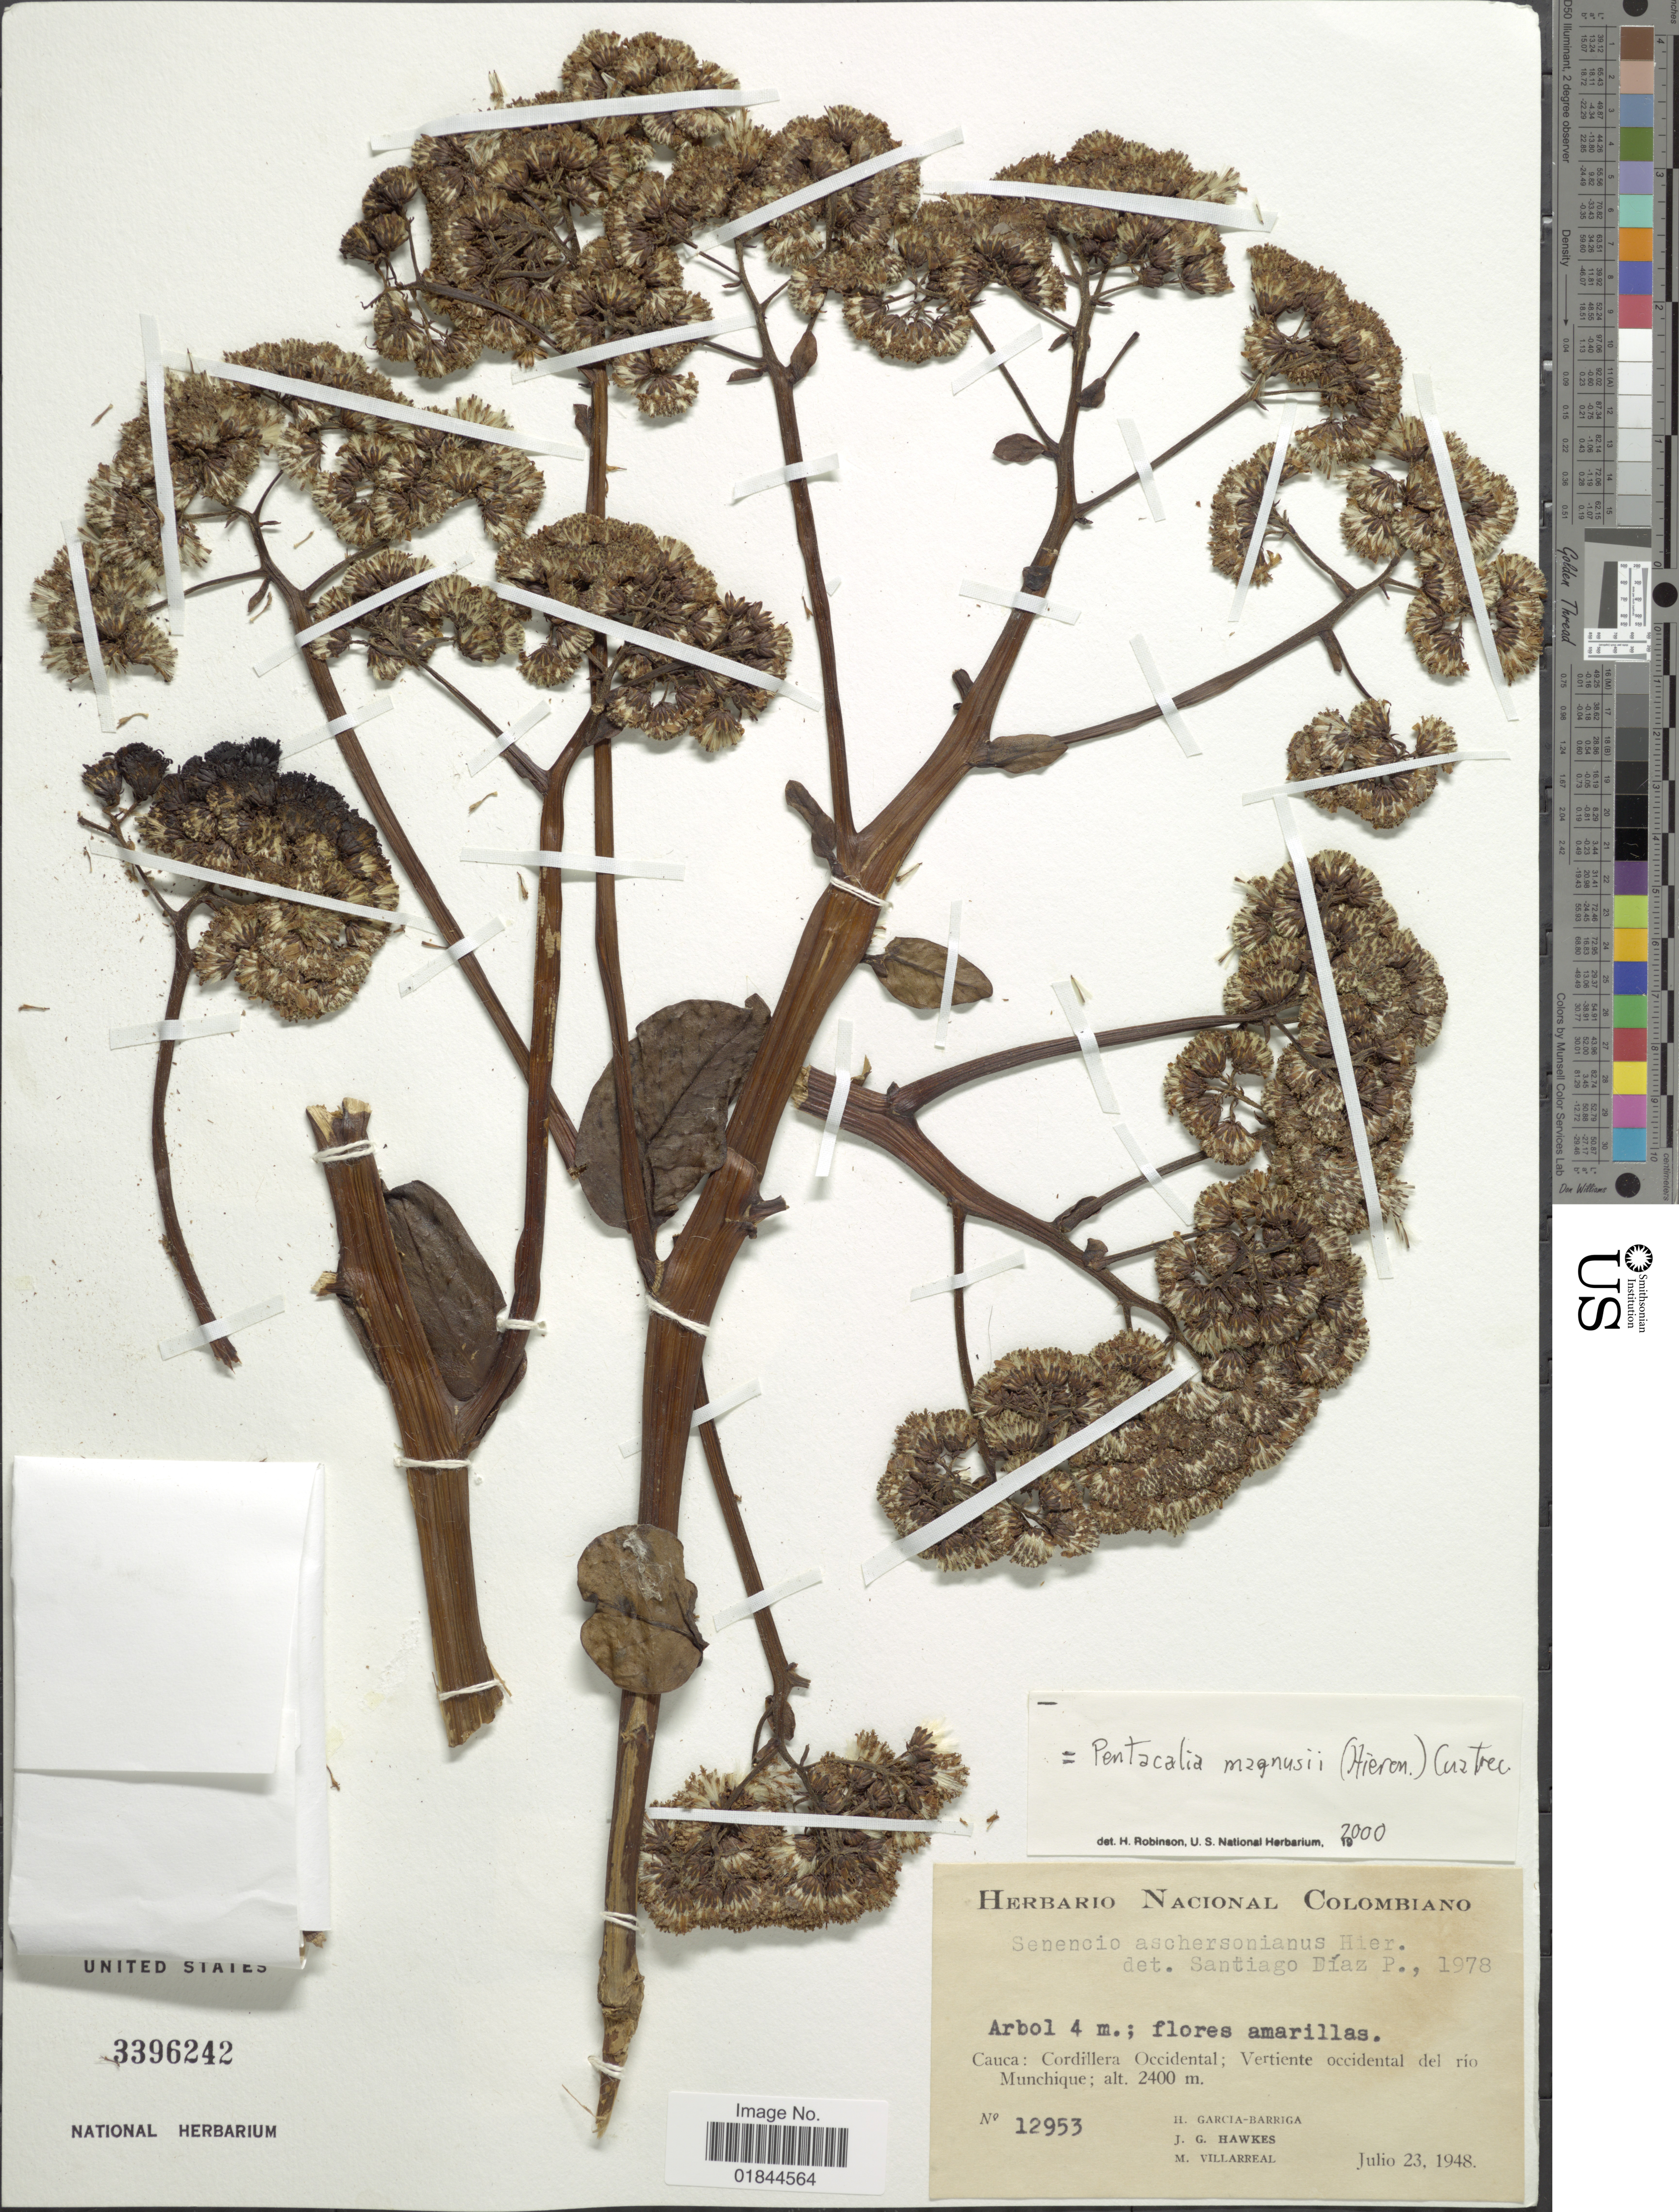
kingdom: Plantae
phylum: Tracheophyta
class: Magnoliopsida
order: Asterales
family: Asteraceae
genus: Pentacalia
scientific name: Pentacalia magnusii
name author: (Hieron.) Cuatrec.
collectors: H. García Barriga, J. Hawkes & M. Villarreal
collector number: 12953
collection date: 1948-07-23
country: Colombia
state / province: Cauca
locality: Cordillera Occidental, Vertiente occidental del rio Munchique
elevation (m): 2400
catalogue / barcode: US 3396242